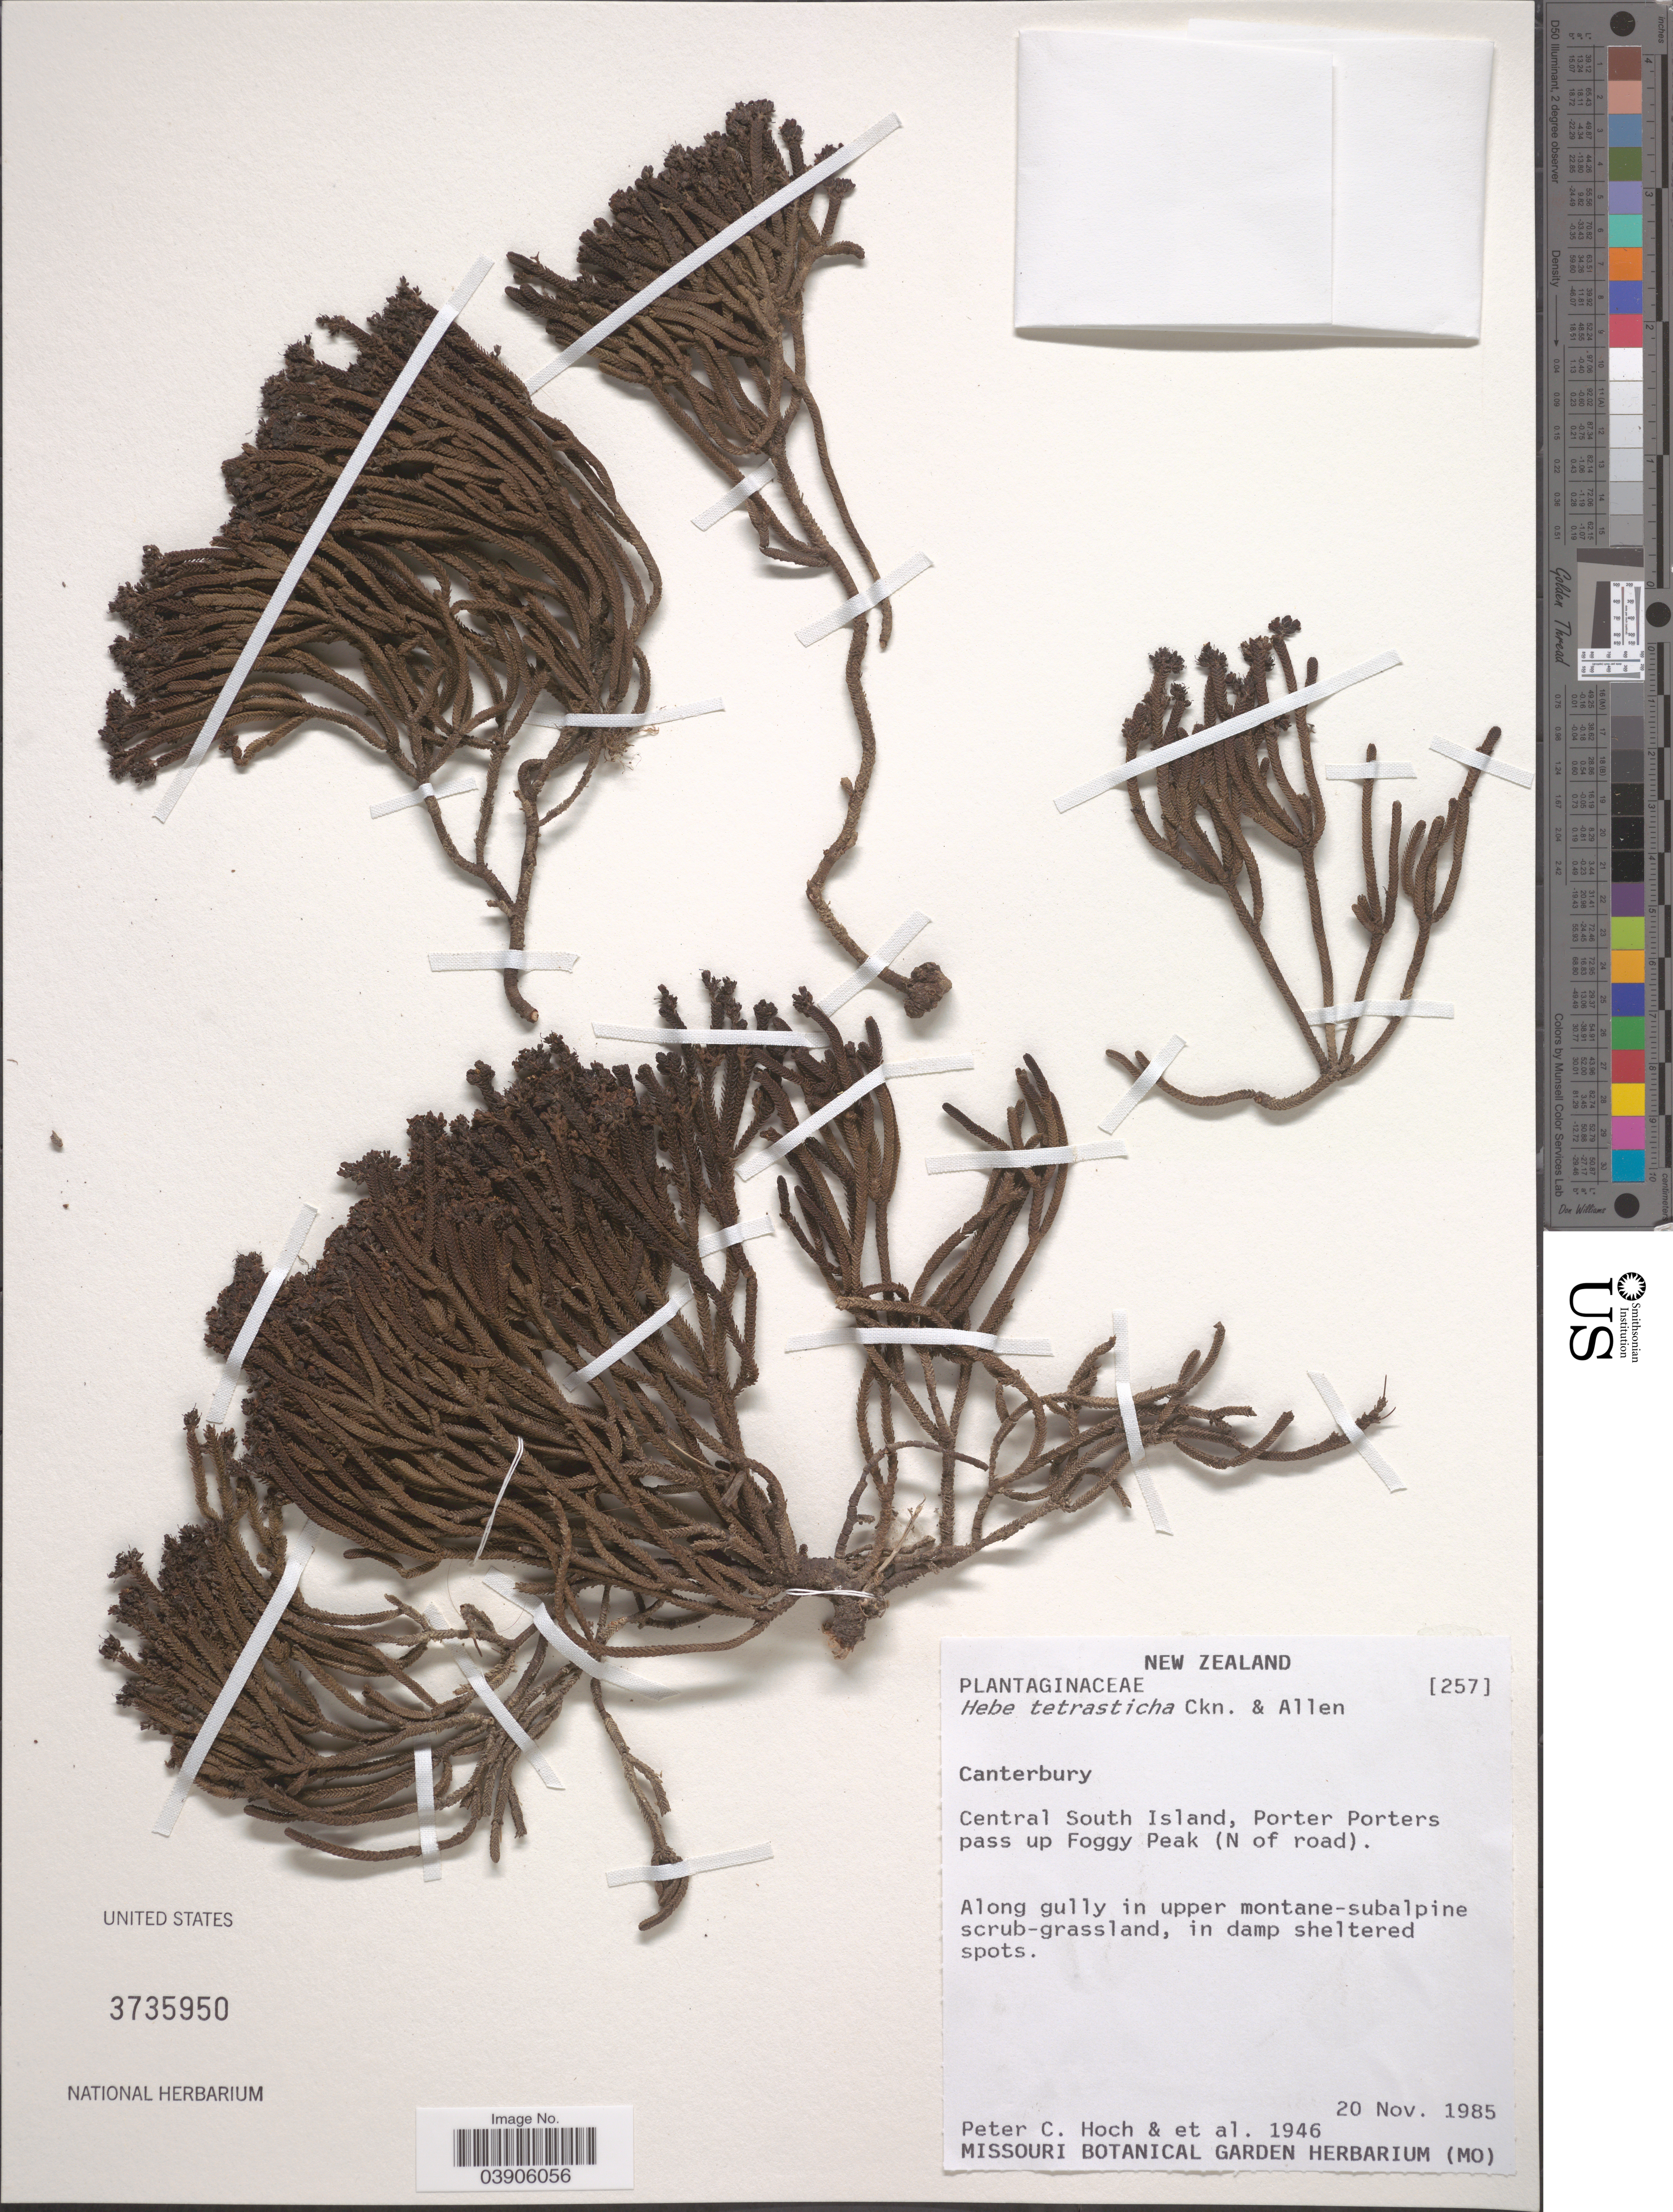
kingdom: Plantae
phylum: Tracheophyta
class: Magnoliopsida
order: Lamiales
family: Plantaginaceae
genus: Hebe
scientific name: Hebe tetrasticha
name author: (Hook. f.) Andersen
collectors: P. C. Hoch & et al.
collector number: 1946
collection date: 1985-11-20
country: New Zealand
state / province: Canterbury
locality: Central South Island, Porter Porters pass up Foggy Peak (N of road).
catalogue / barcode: US 3735950